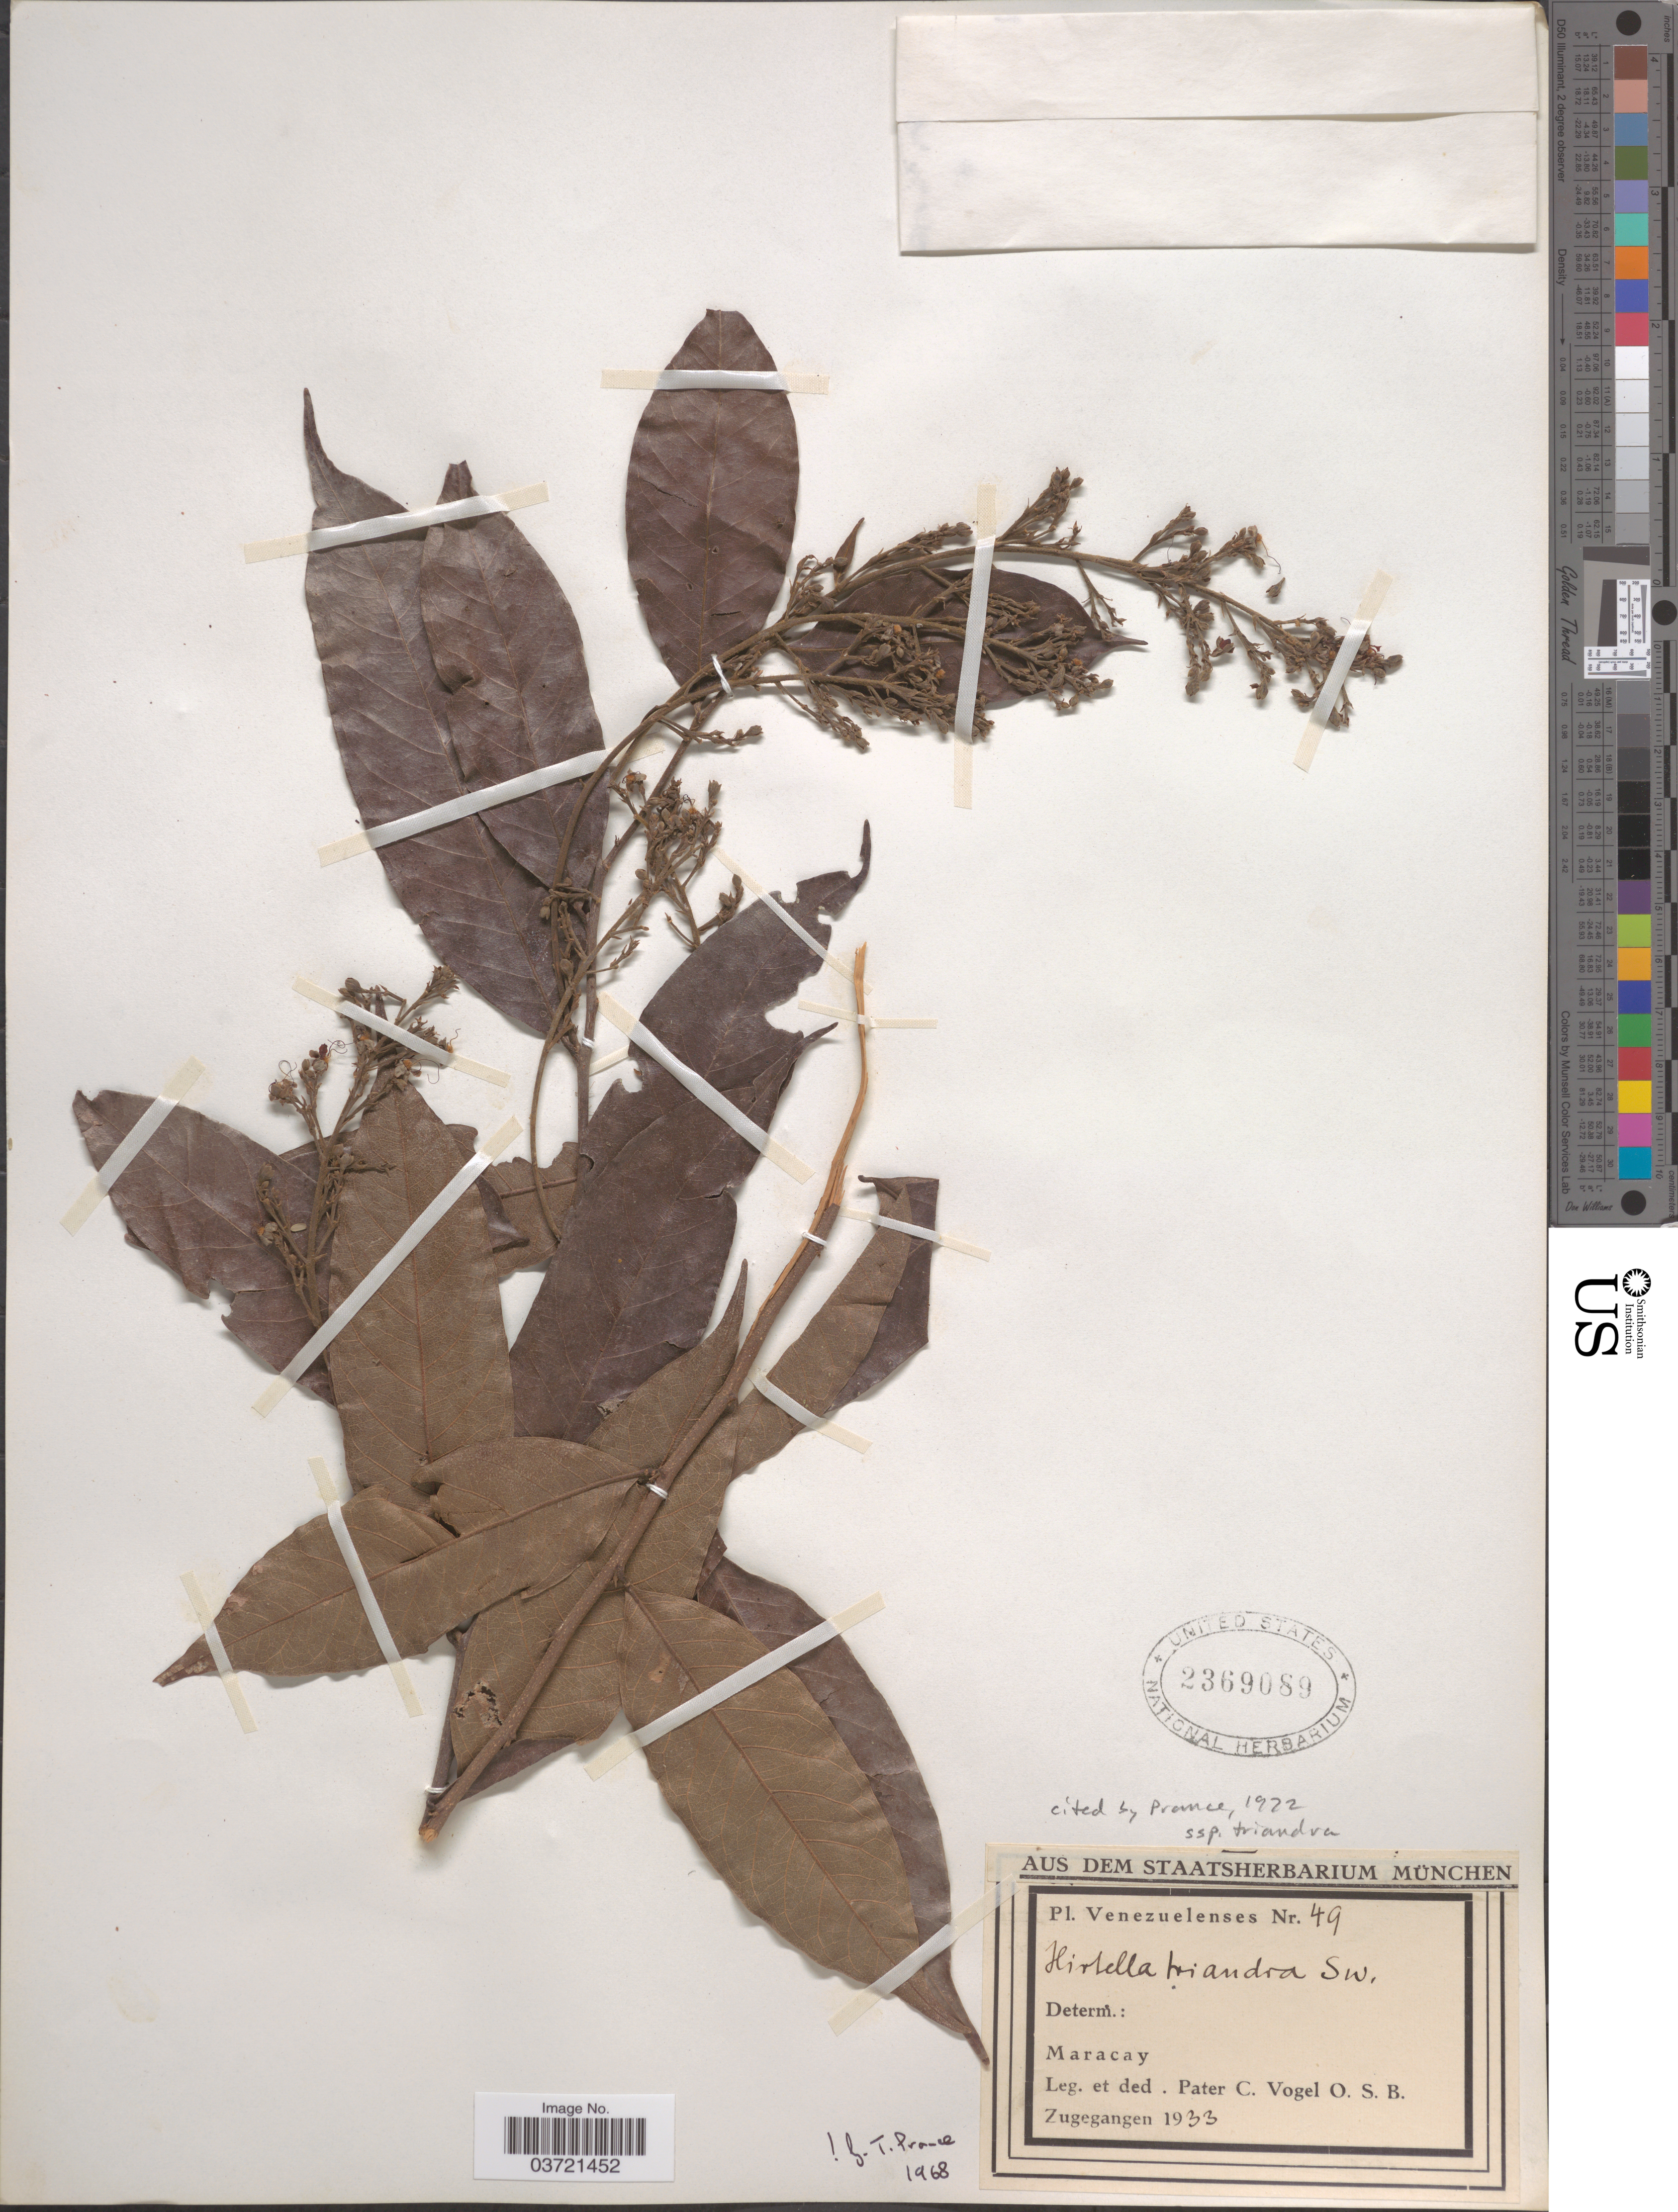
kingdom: Plantae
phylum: Tracheophyta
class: Magnoliopsida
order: Malpighiales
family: Chrysobalanaceae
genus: Hirtella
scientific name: Hirtella triandra subsp. triandra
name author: Sw.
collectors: P. C. Vogel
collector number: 49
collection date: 1933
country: Venezuela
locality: Maracay.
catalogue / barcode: US 2369089